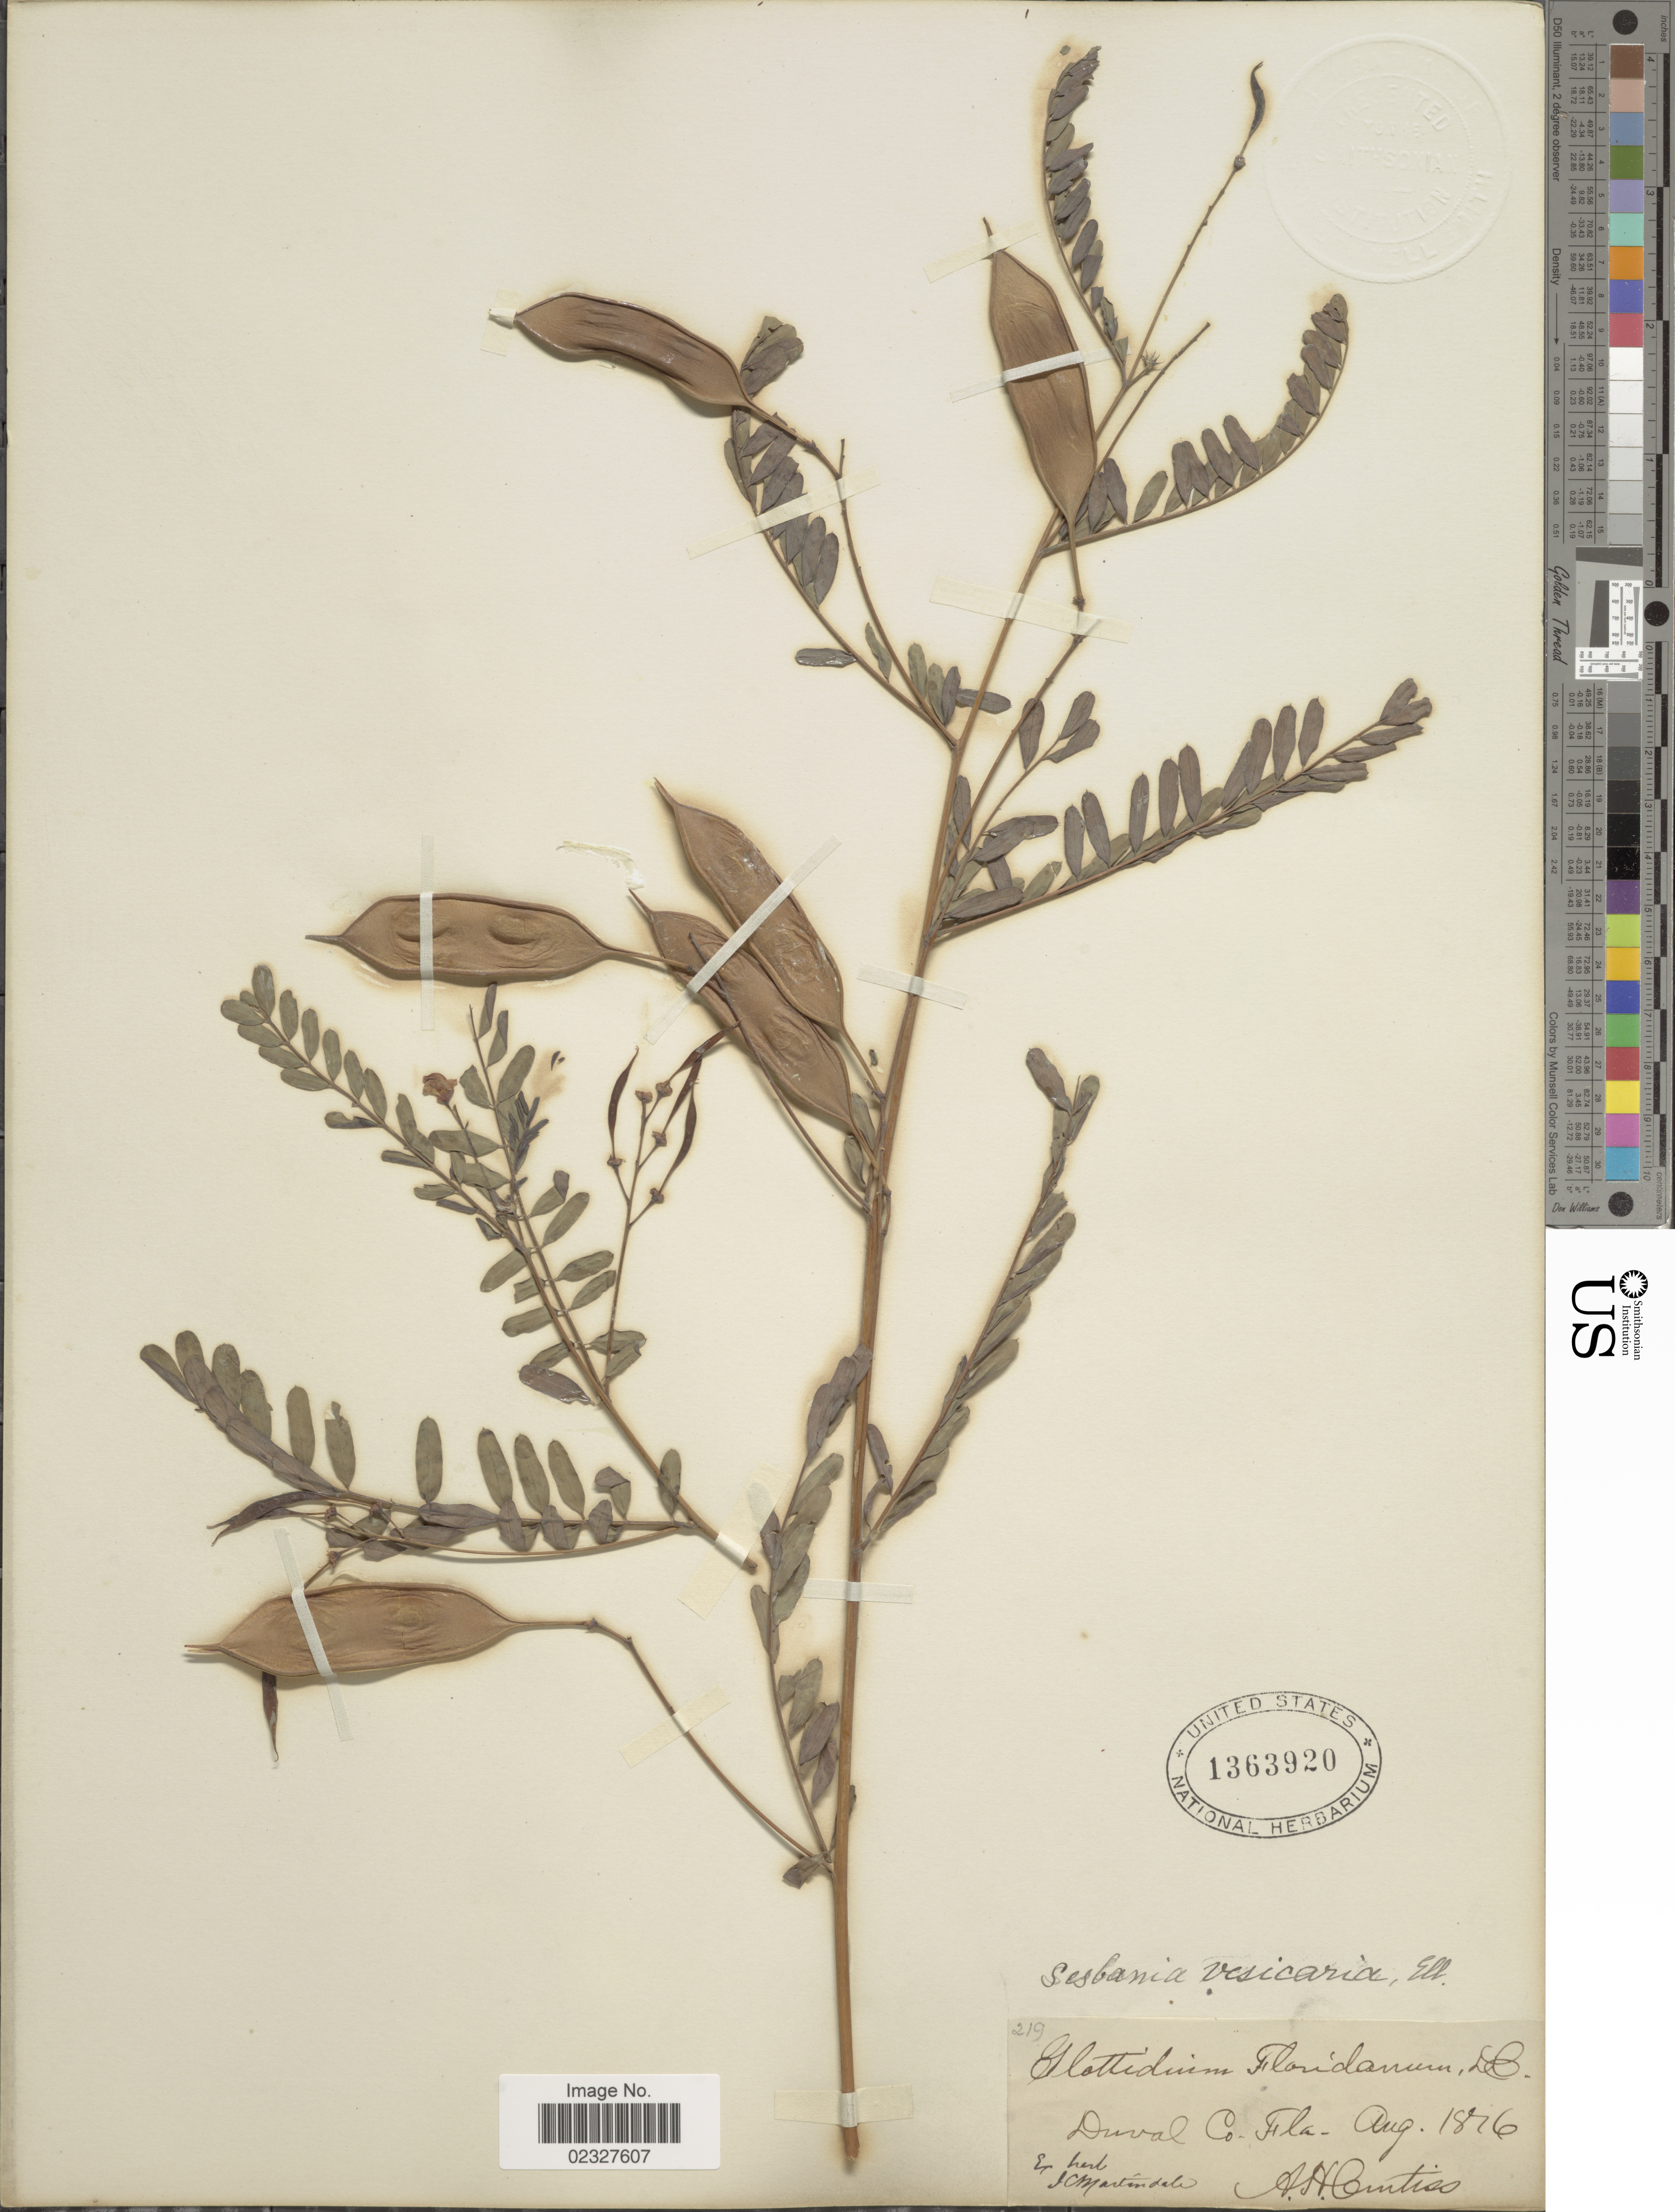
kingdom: Plantae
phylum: Tracheophyta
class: Magnoliopsida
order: Fabales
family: Fabaceae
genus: Sesbania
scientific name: Sesbania vesicaria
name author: (Jacq.) Elliott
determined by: Strong, Mark T., (BOT), Smithsonian Institution - National Museum of Natural History (UNITED STATES)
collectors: A. H. Curtiss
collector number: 219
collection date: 1816-08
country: United States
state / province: Florida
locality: Duval co.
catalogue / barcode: US 1363920